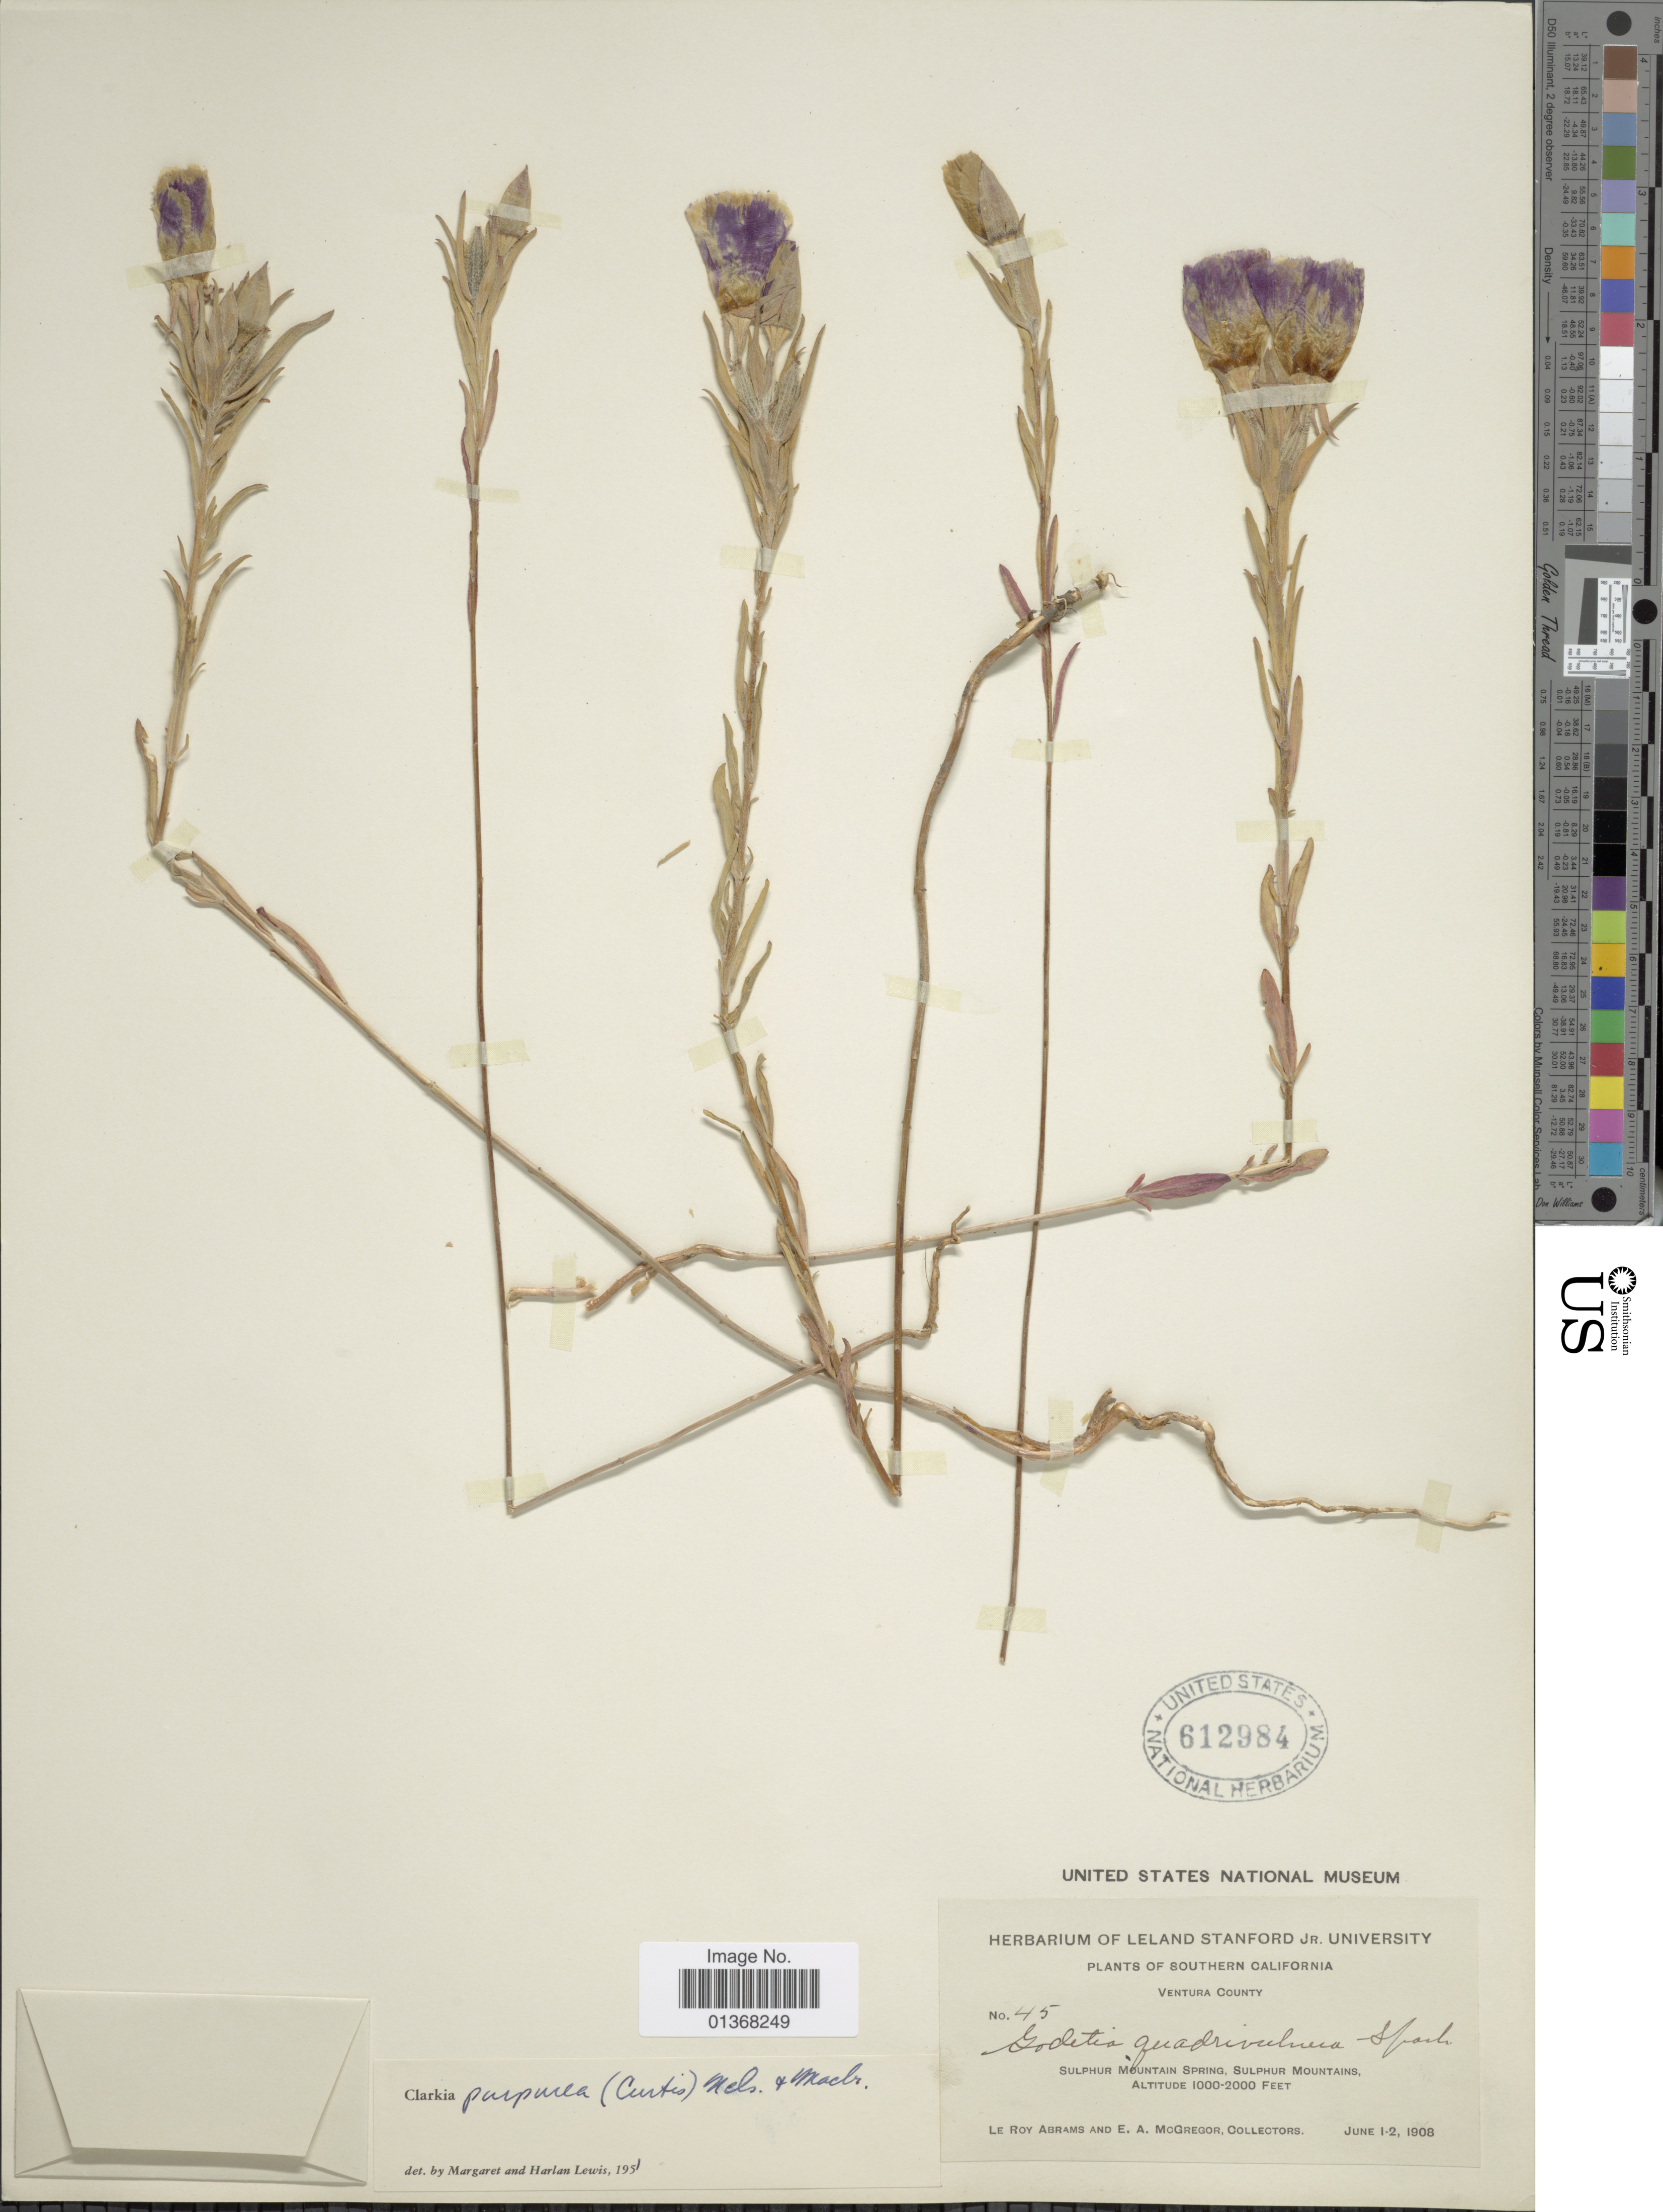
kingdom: Plantae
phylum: Tracheophyta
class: Magnoliopsida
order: Myrtales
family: Onagraceae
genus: Clarkia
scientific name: Clarkia purpurea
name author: (Curtis) A. Nelson & J.F. Macbr.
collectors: L. Abrams & E. A. McGregor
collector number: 45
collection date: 1908-06-01/1908-06-02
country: United States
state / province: California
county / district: Ventura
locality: Southern California, Ventura County. Sulphur Mountain Spring, Sulphur Mountains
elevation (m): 305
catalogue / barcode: US 612984